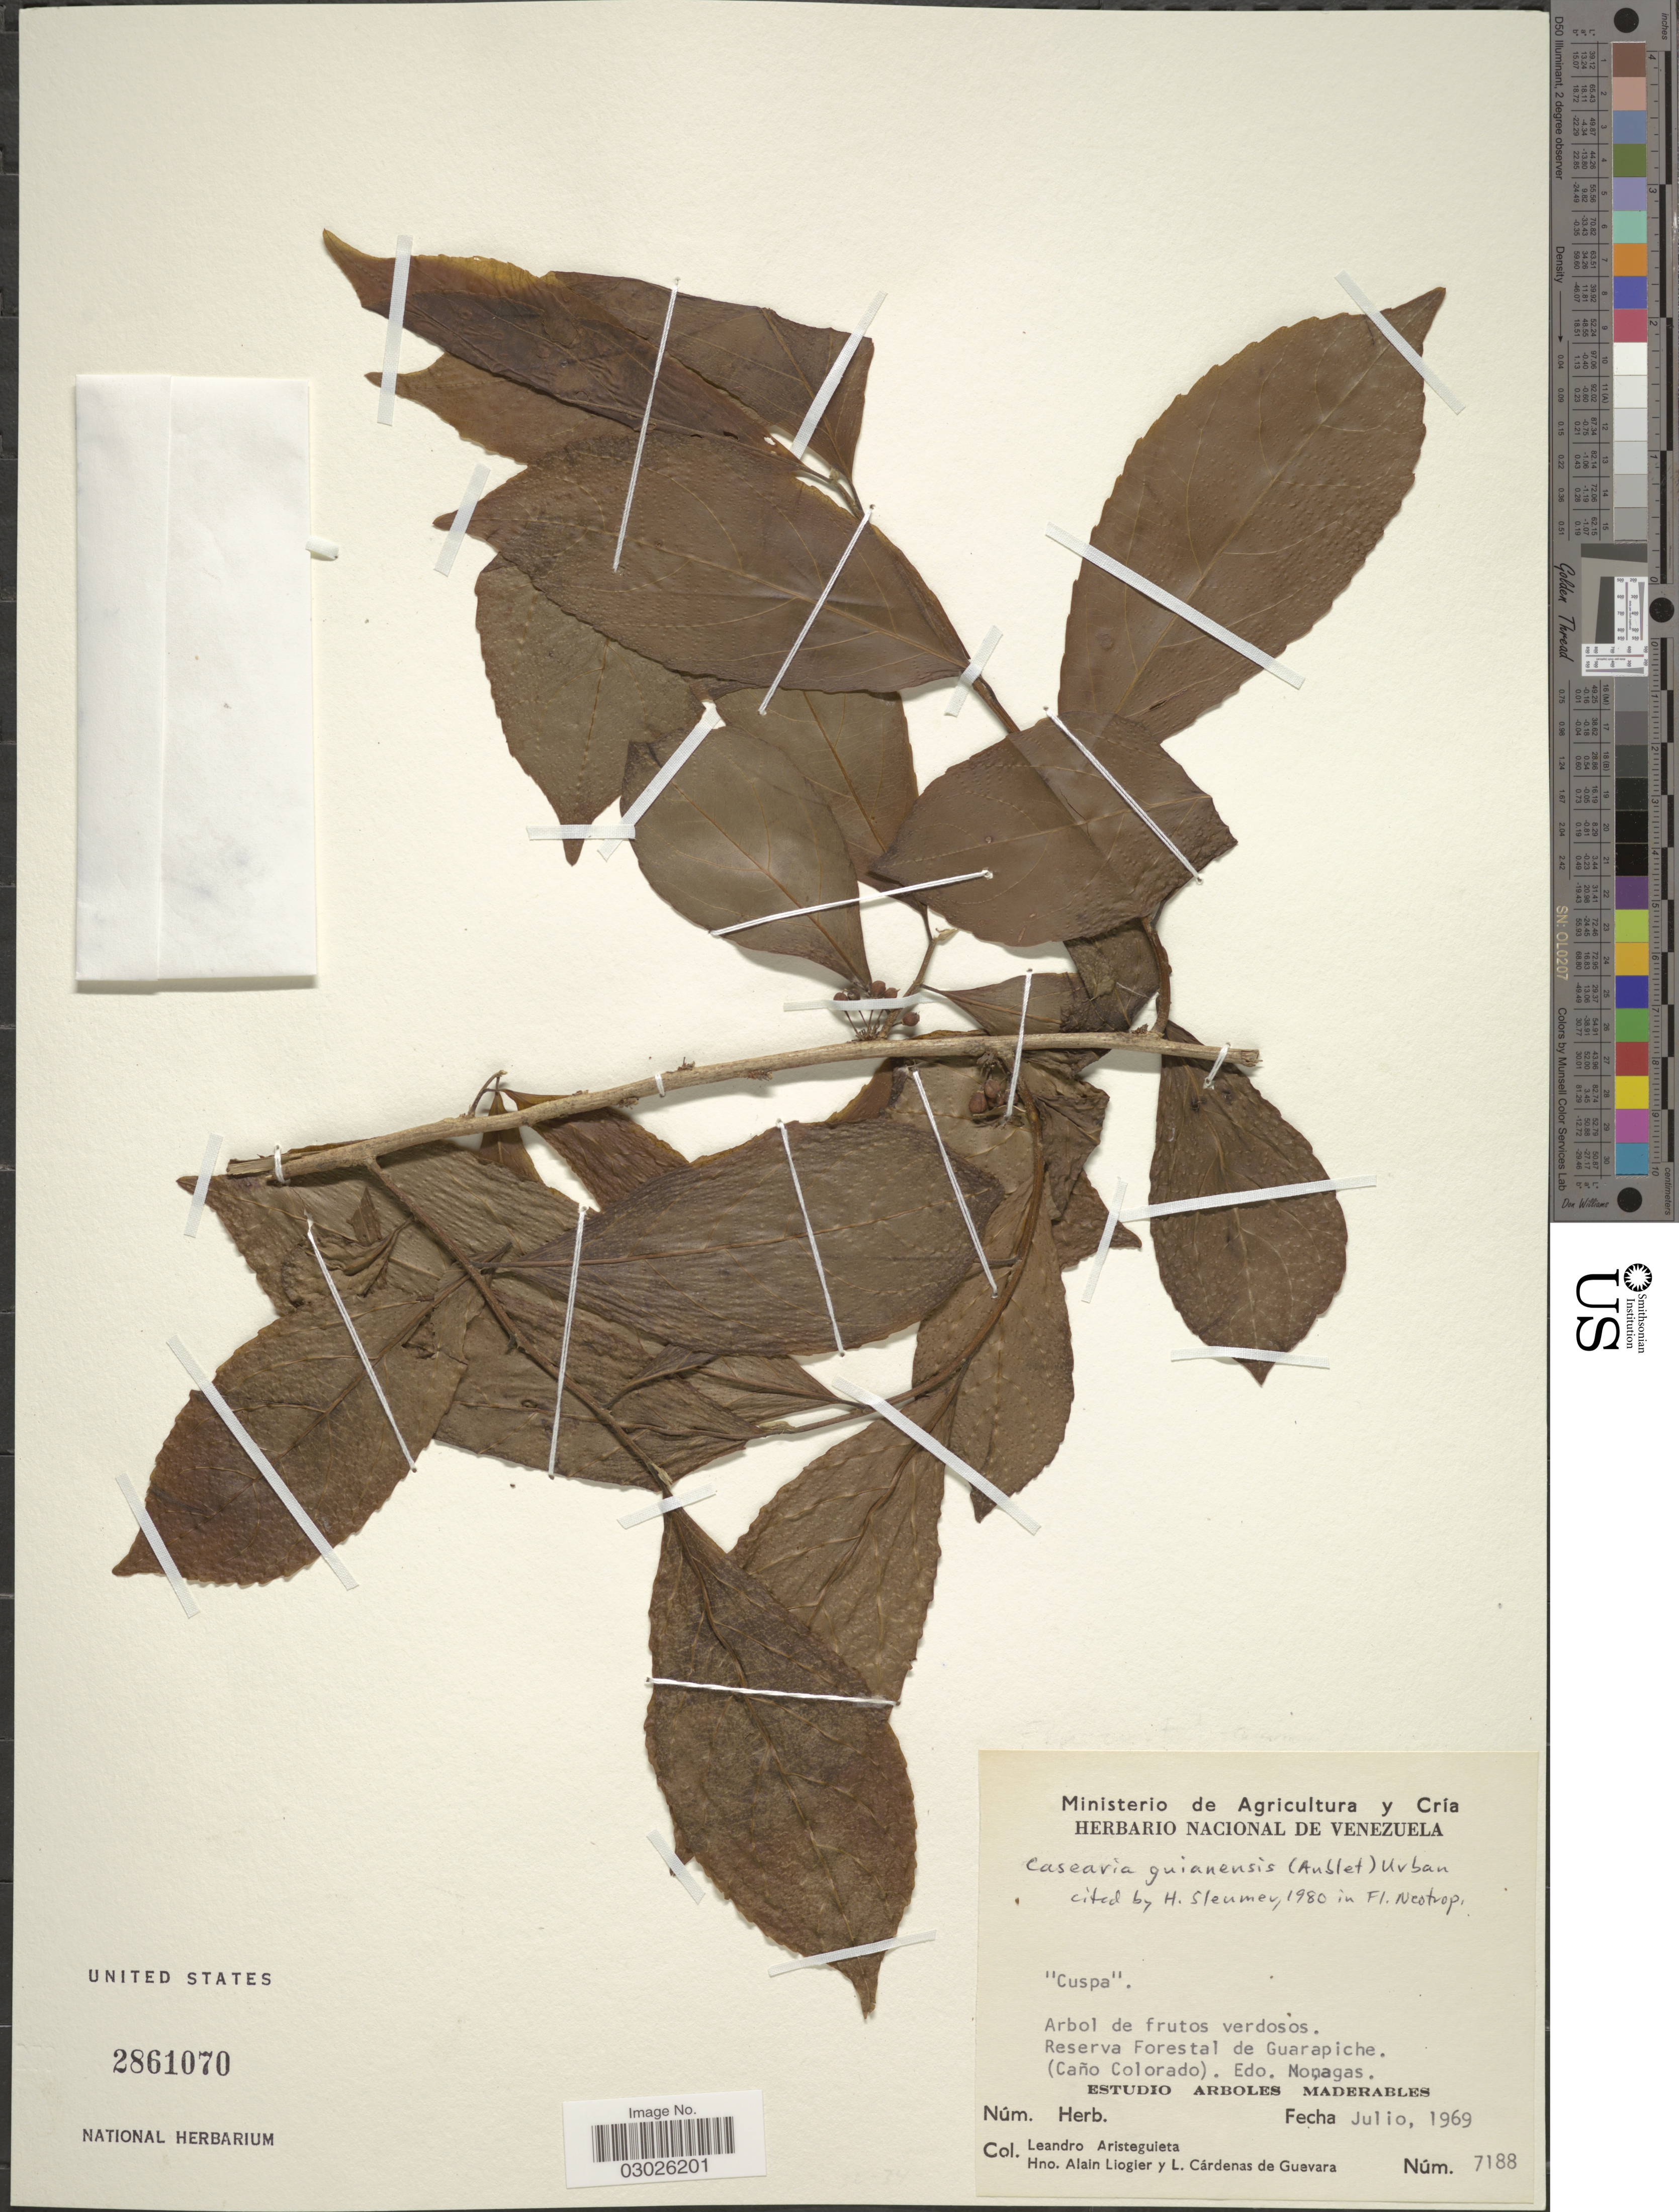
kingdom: Plantae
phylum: Tracheophyta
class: Magnoliopsida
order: Malpighiales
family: Salicaceae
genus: Casearia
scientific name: Casearia guianensis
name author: (Aubl.) Urb.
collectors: L. Aristeguieta, A. H. Liogier & L. De Guevara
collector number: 7188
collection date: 1969-07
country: Venezuela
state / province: Monagas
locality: Reserva Forestal de Guarapiche (Caño Colorado).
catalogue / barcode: US 2861070